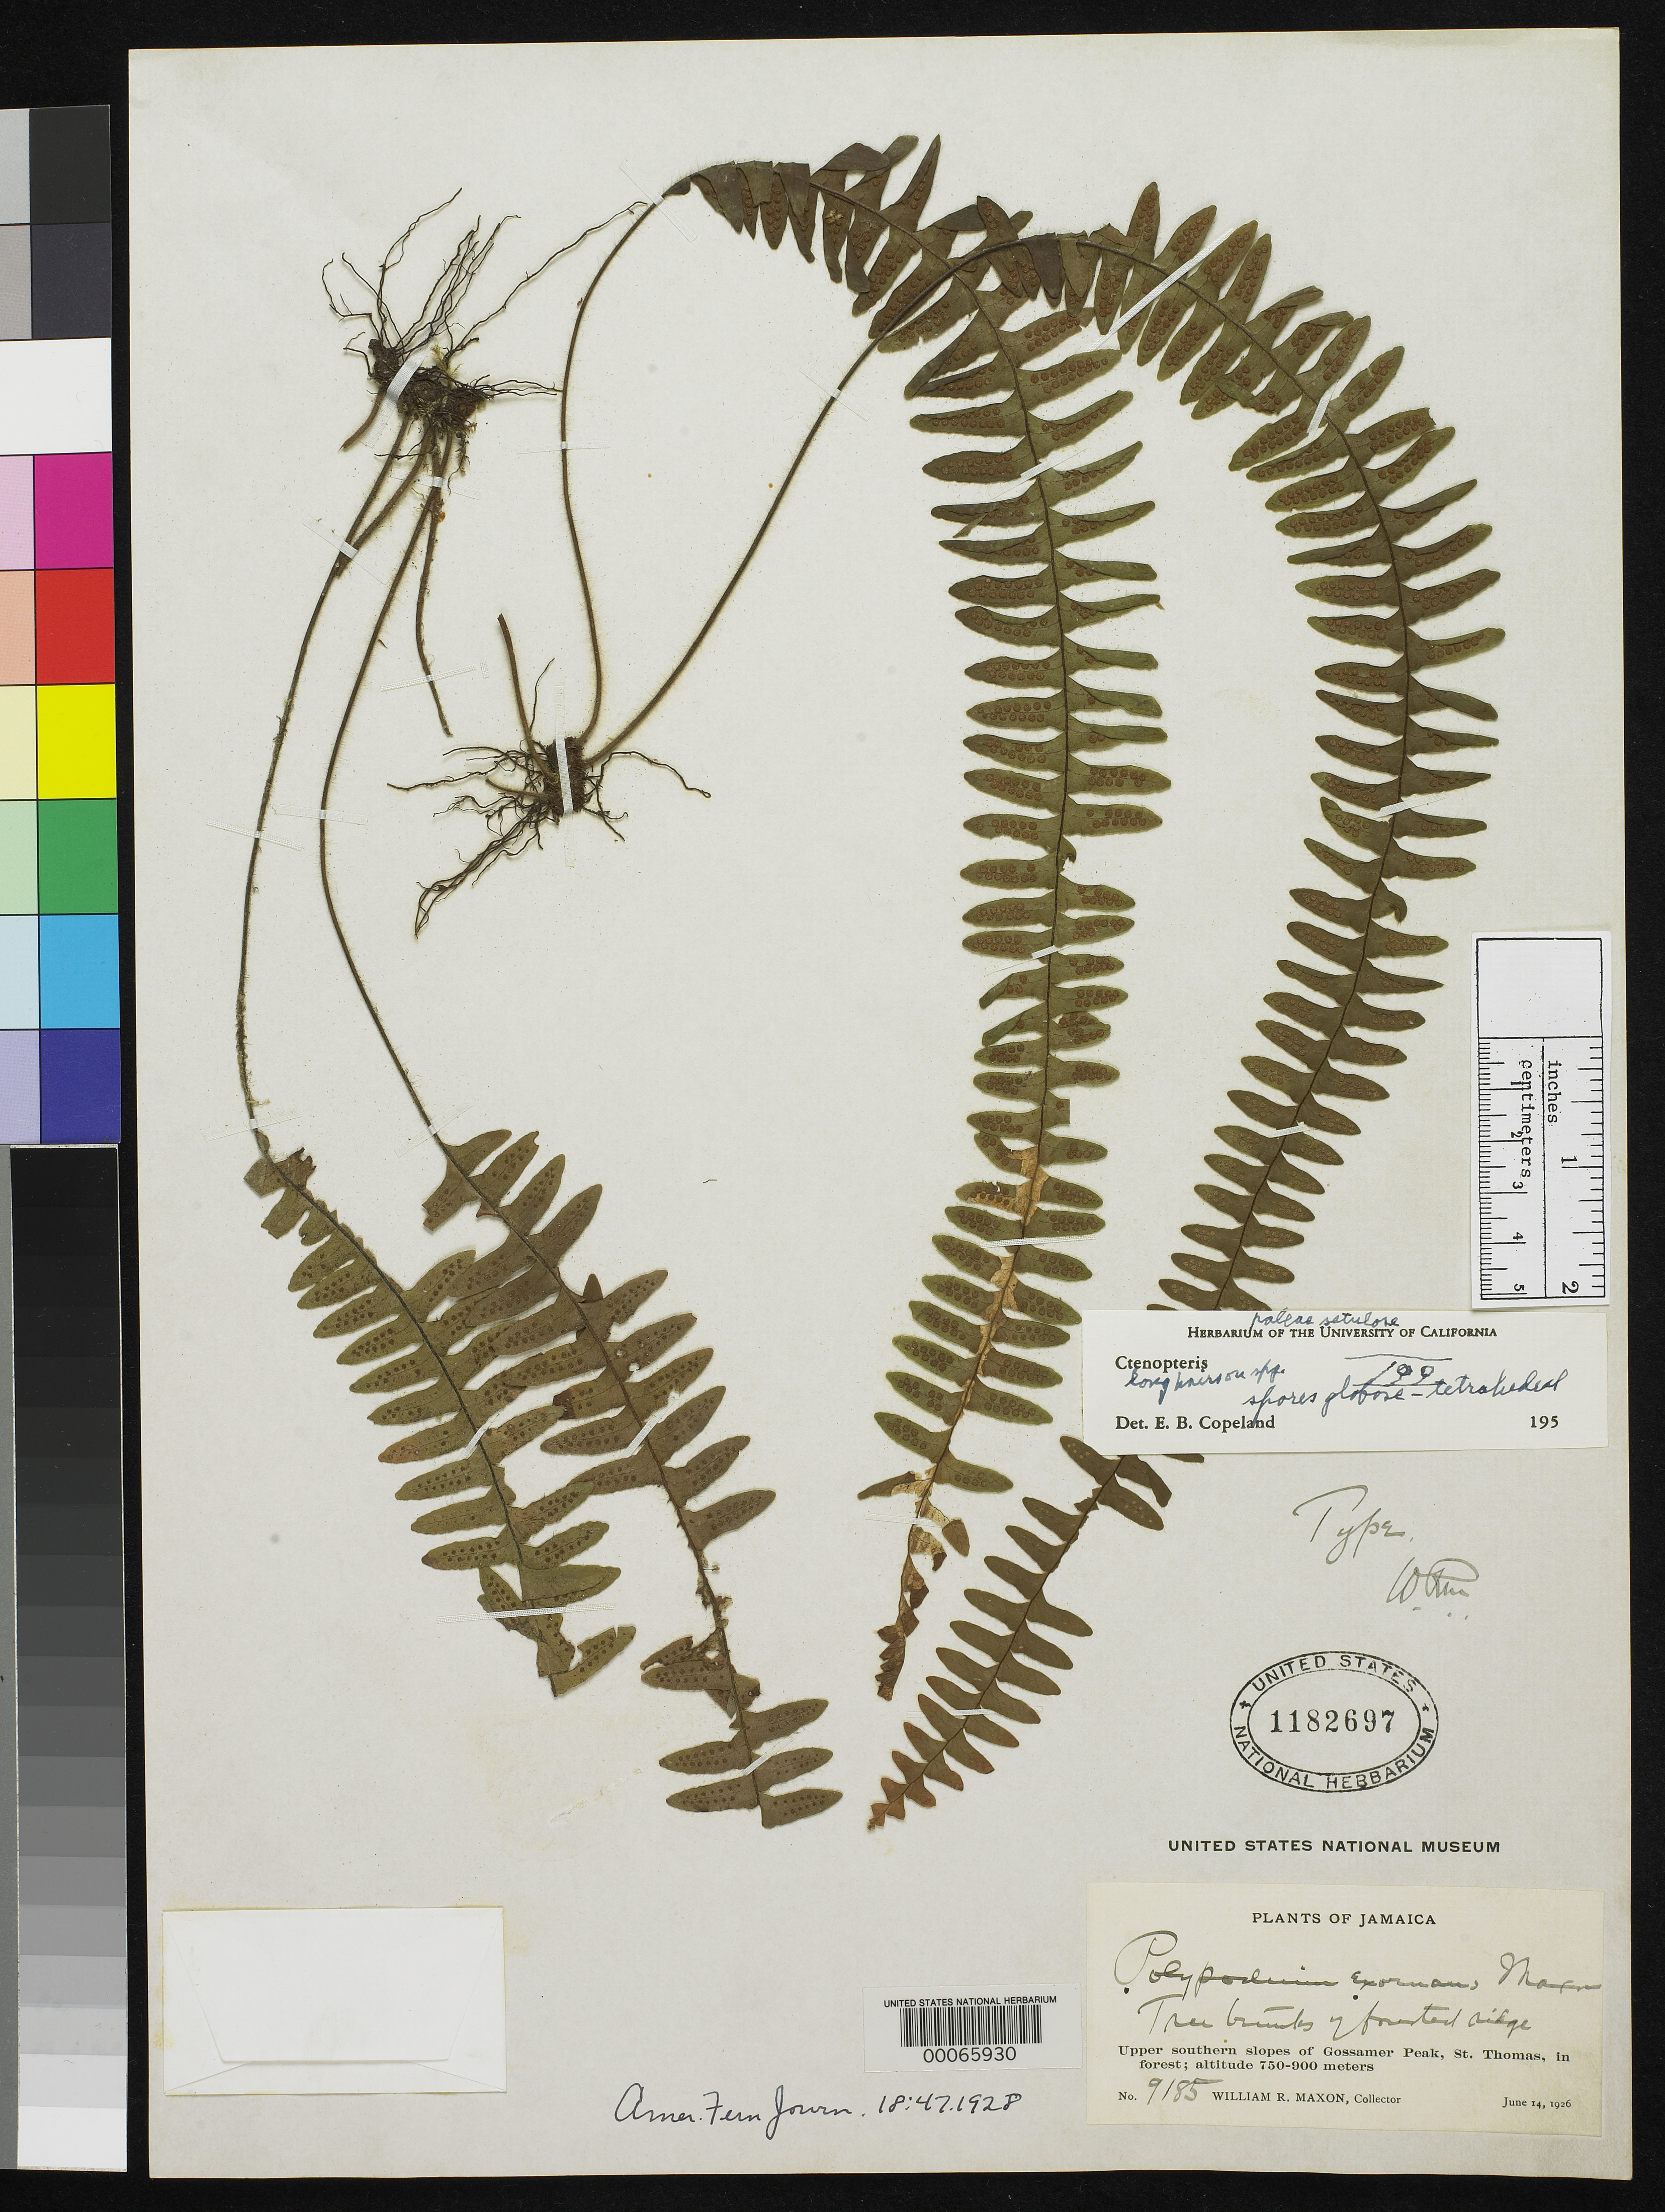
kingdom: Plantae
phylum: Tracheophyta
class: Polypodiopsida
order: Polypodiales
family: Polypodiaceae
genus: Polypodium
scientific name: Polypodium exornans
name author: Maxon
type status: Holotype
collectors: W. R. Maxon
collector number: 9185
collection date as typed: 14 Jun 1926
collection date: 1926-06-14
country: Jamaica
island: St. Thomas Island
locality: Upper southern slopes of Gossamer Peak.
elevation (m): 750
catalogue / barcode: US 1182697